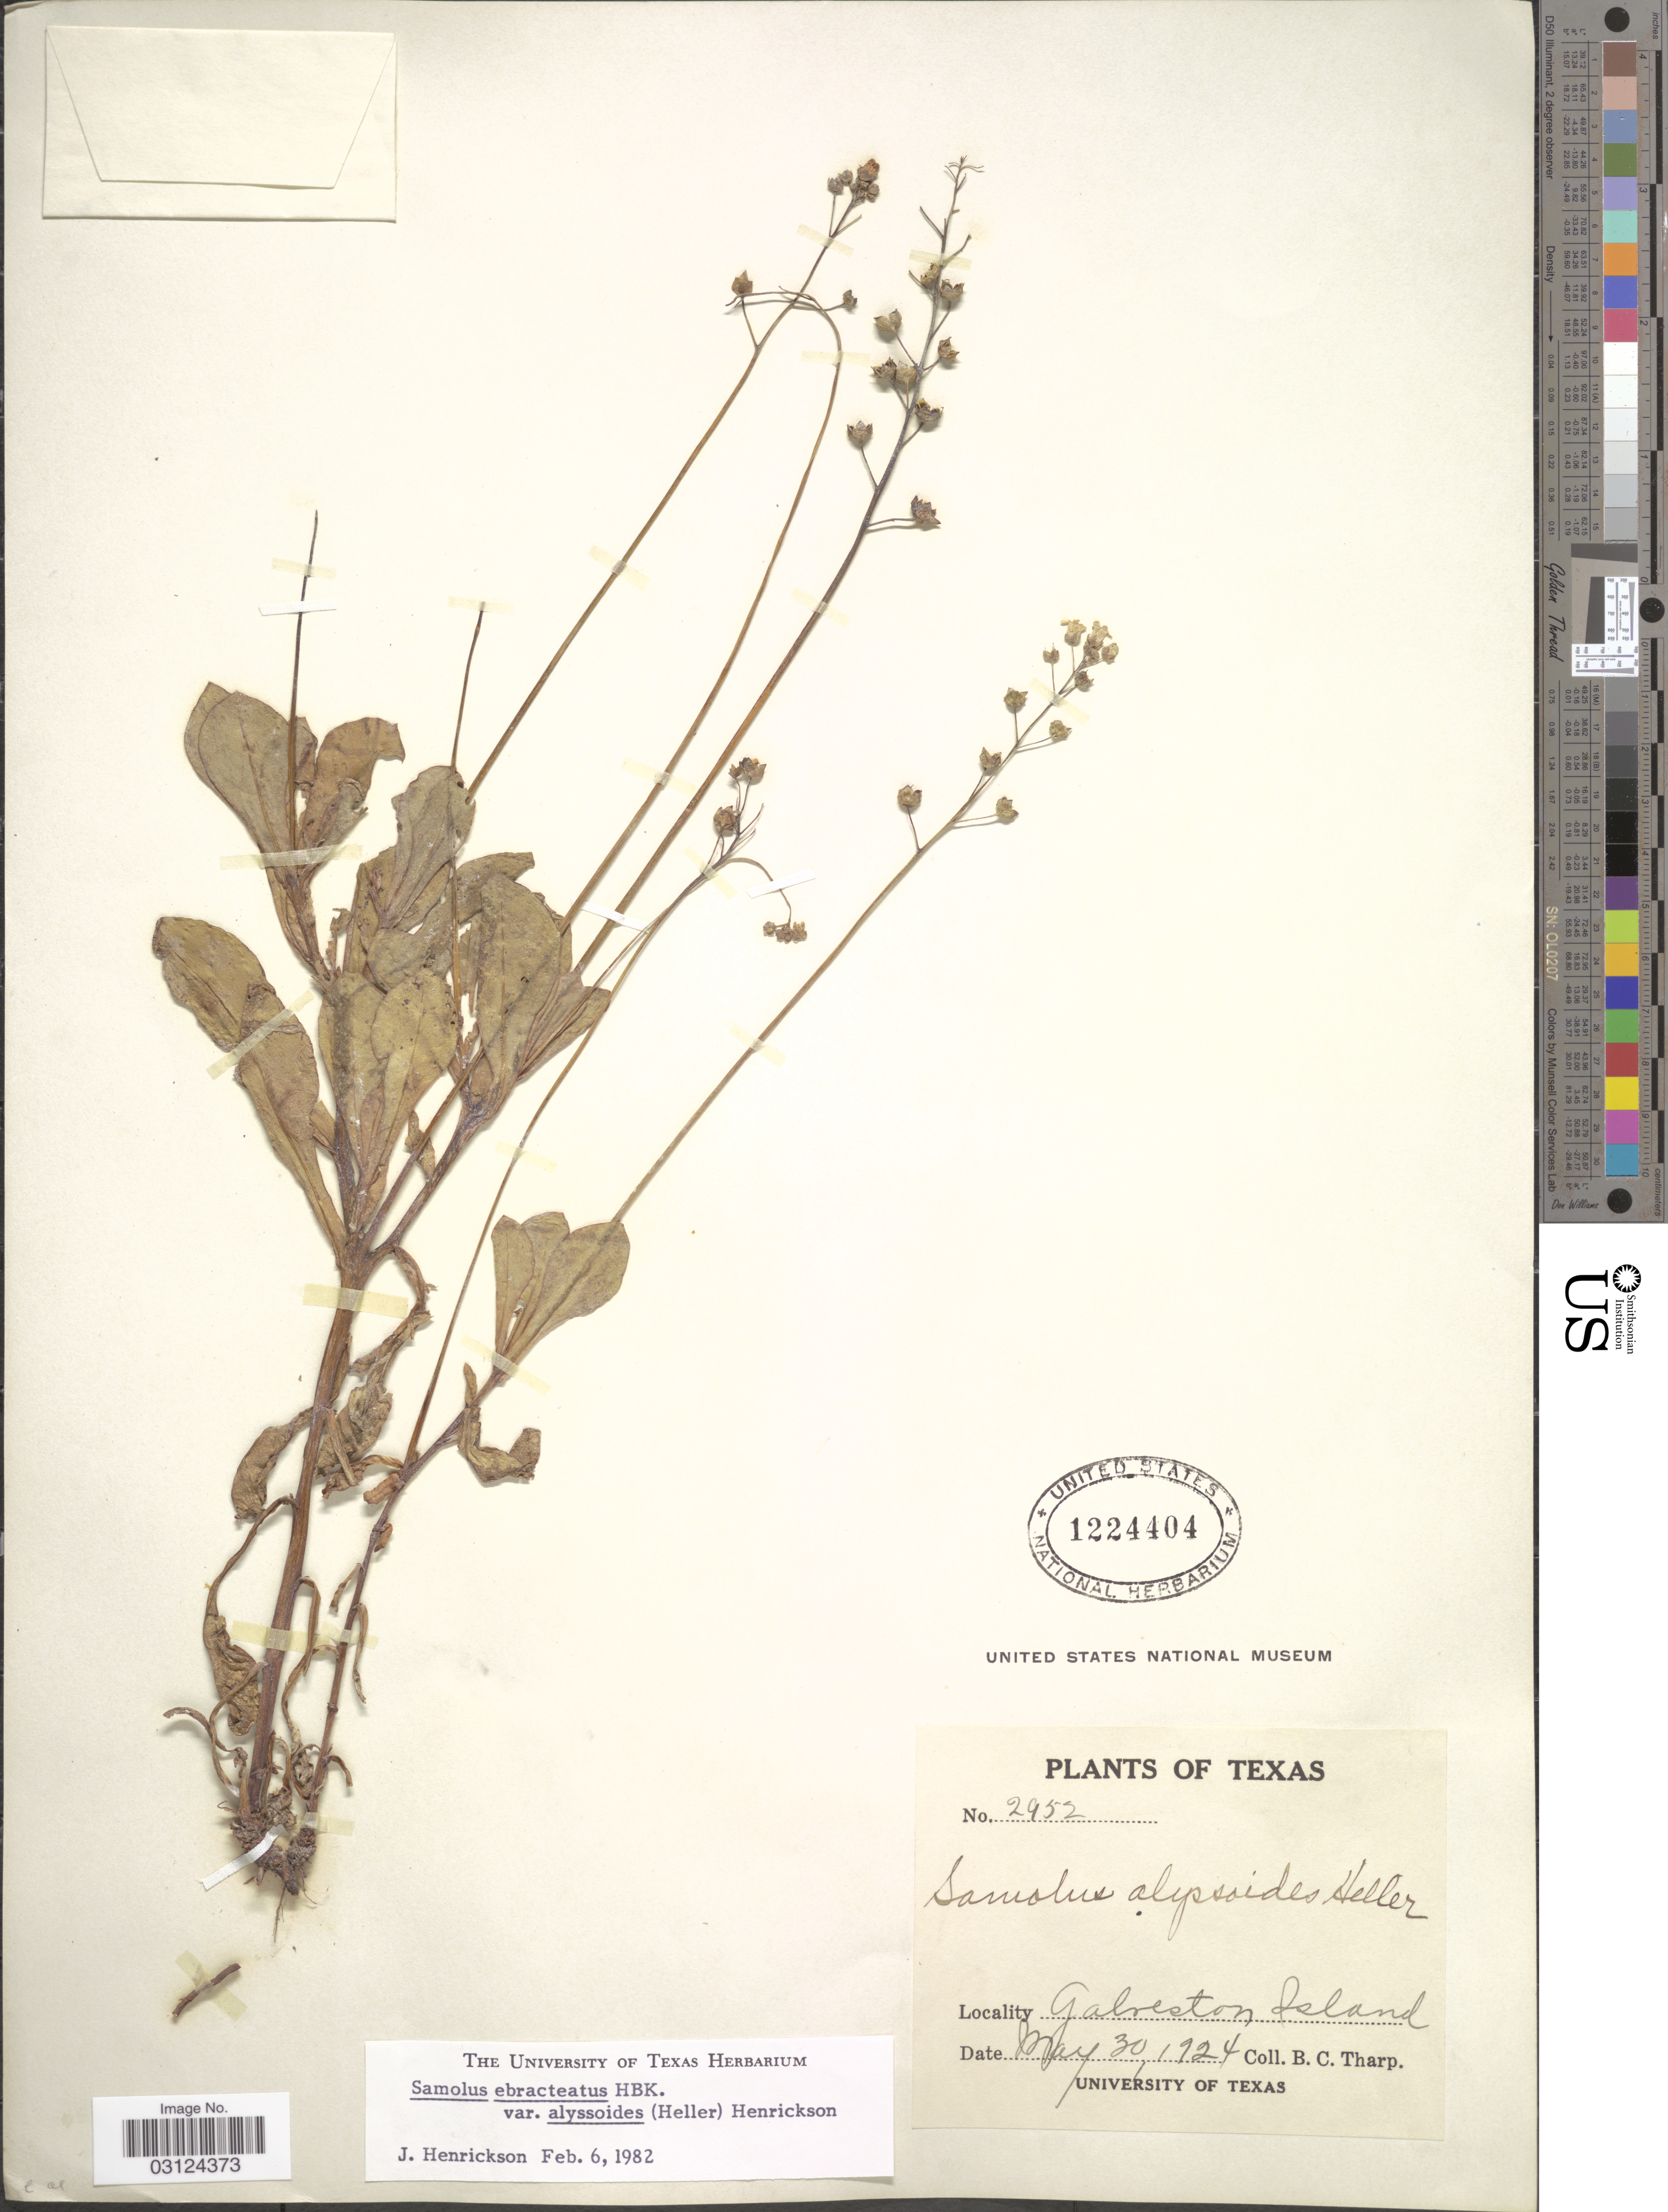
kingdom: Plantae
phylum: Tracheophyta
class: Magnoliopsida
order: Ericales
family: Primulaceae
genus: Samolus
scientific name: Samolus ebracteatus subsp. alyssoides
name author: (A. Heller) R. Knuth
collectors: B. C. Tharp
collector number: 2952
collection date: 1924-05-30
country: United States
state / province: Texas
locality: Galveston Island.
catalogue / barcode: US 1224404